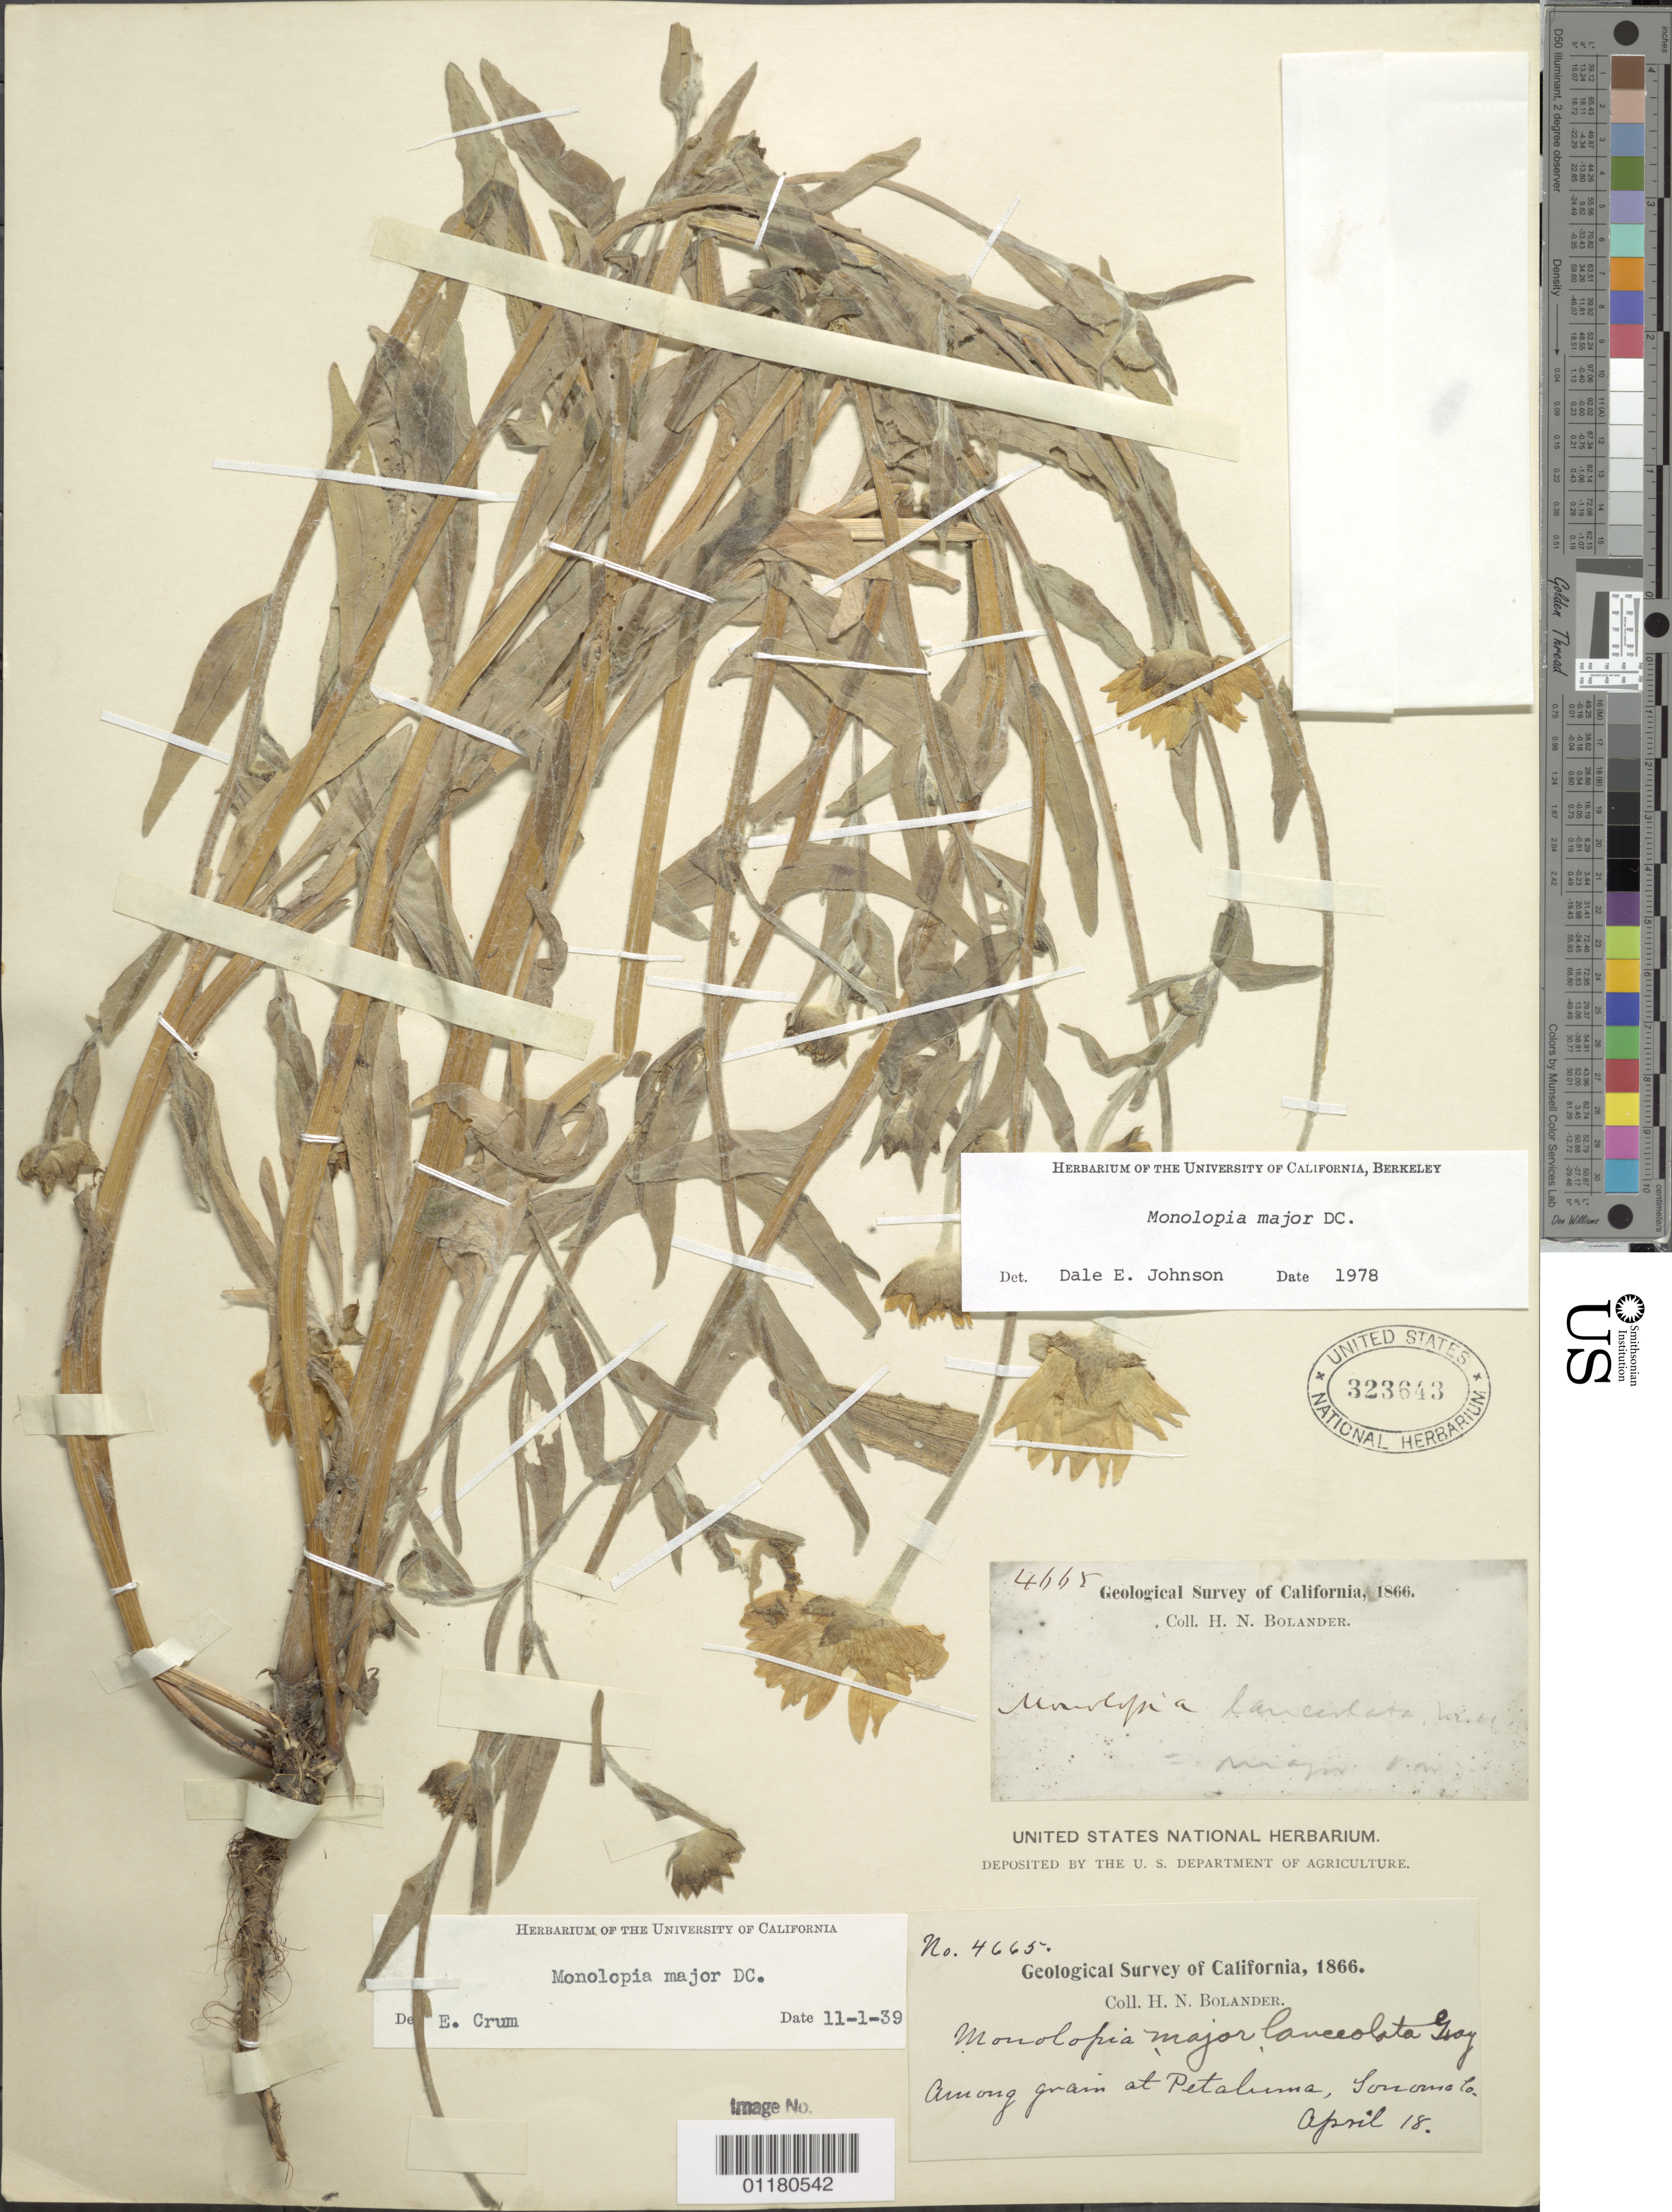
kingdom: Plantae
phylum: Tracheophyta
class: Magnoliopsida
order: Asterales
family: Asteraceae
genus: Monolopia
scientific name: Monolopia major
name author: DC.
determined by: Johnson, D. E.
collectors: H. Bolander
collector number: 4665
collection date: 1866-04-18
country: United States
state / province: California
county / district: Sonoma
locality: Petaluma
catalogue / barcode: US 323643